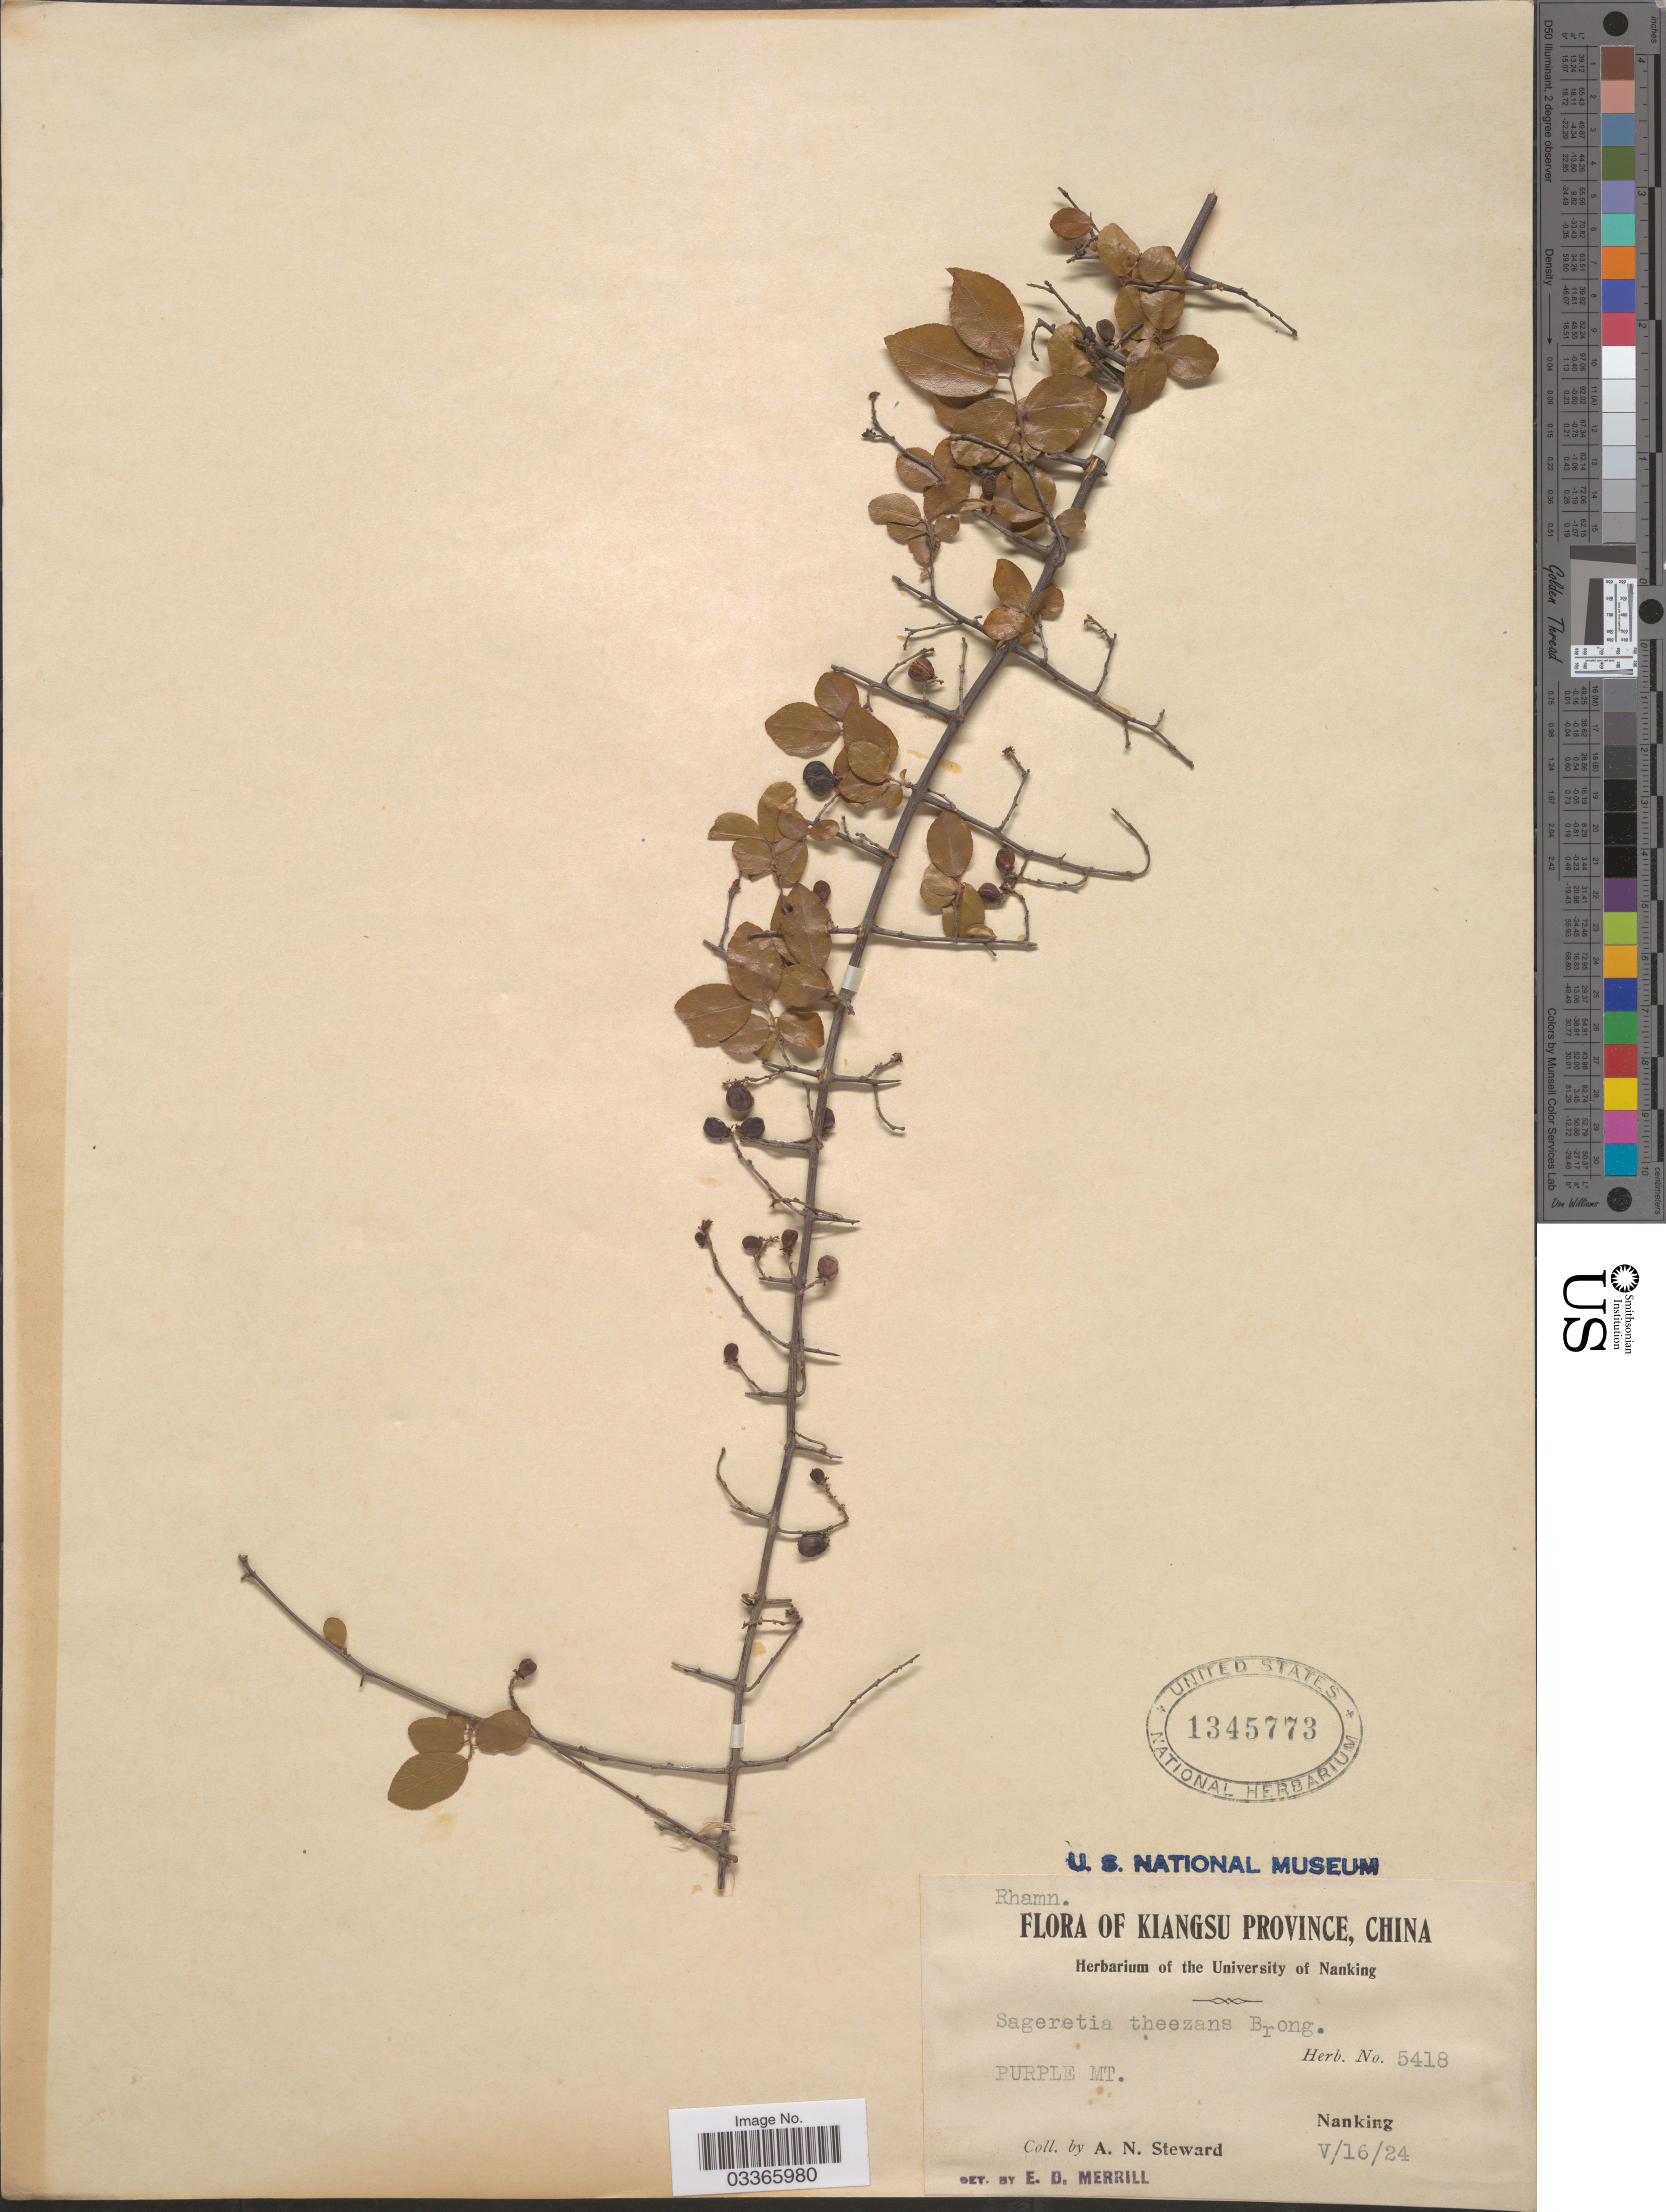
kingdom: Plantae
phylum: Tracheophyta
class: Magnoliopsida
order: Rosales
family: Rhamnaceae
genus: Sageretia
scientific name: Sageretia thea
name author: (Osbeck) M.C. Johnst.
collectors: A. N. Steward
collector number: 5418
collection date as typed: Transcribed d/m/y: 16/5/24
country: China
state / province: Jiangsu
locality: Kiangsu Province, Purple Mt., Nanking.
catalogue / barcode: US 1345773